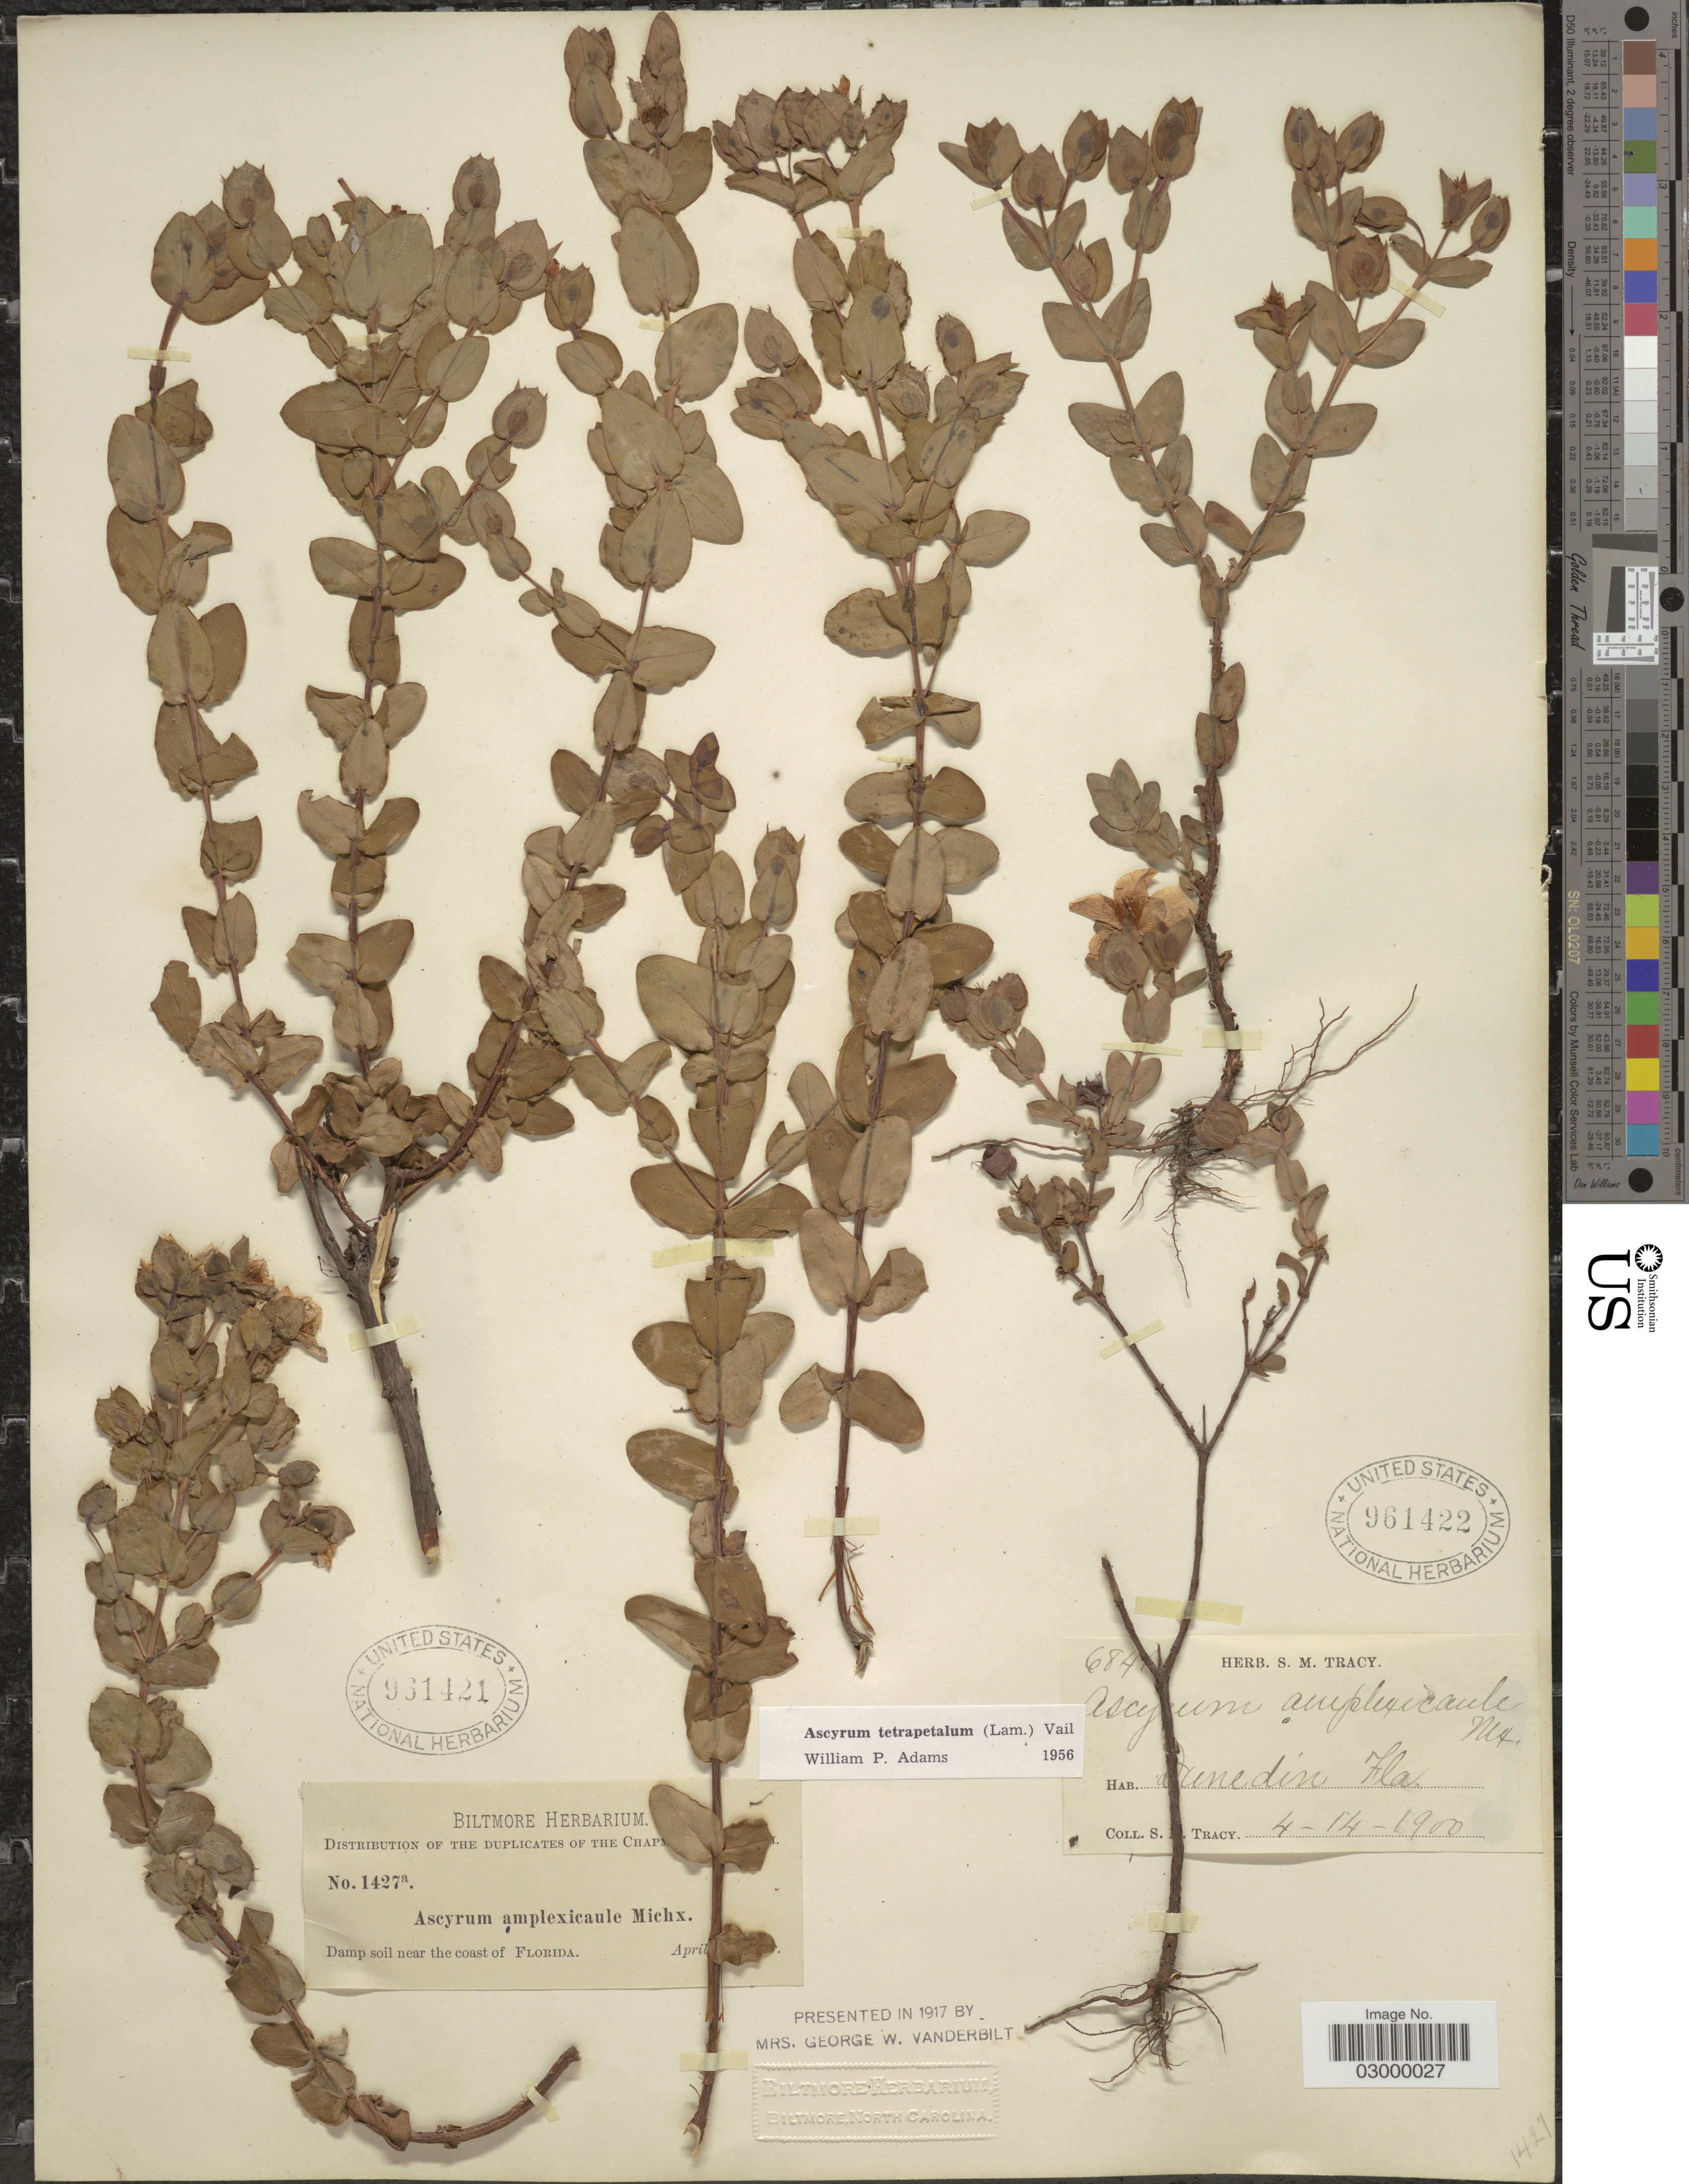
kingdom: Plantae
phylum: Tracheophyta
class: Magnoliopsida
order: Malpighiales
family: Hypericaceae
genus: Hypericum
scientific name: Hypericum tetrapetalum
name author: Lam.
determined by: Strong, Mark T., (BOT), Smithsonian Institution - National Museum of Natural History (UNITED STATES)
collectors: ex herb. Biltmore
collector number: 1427a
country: United States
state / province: Florida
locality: Damp soil near the coast of Florida.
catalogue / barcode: US 961421